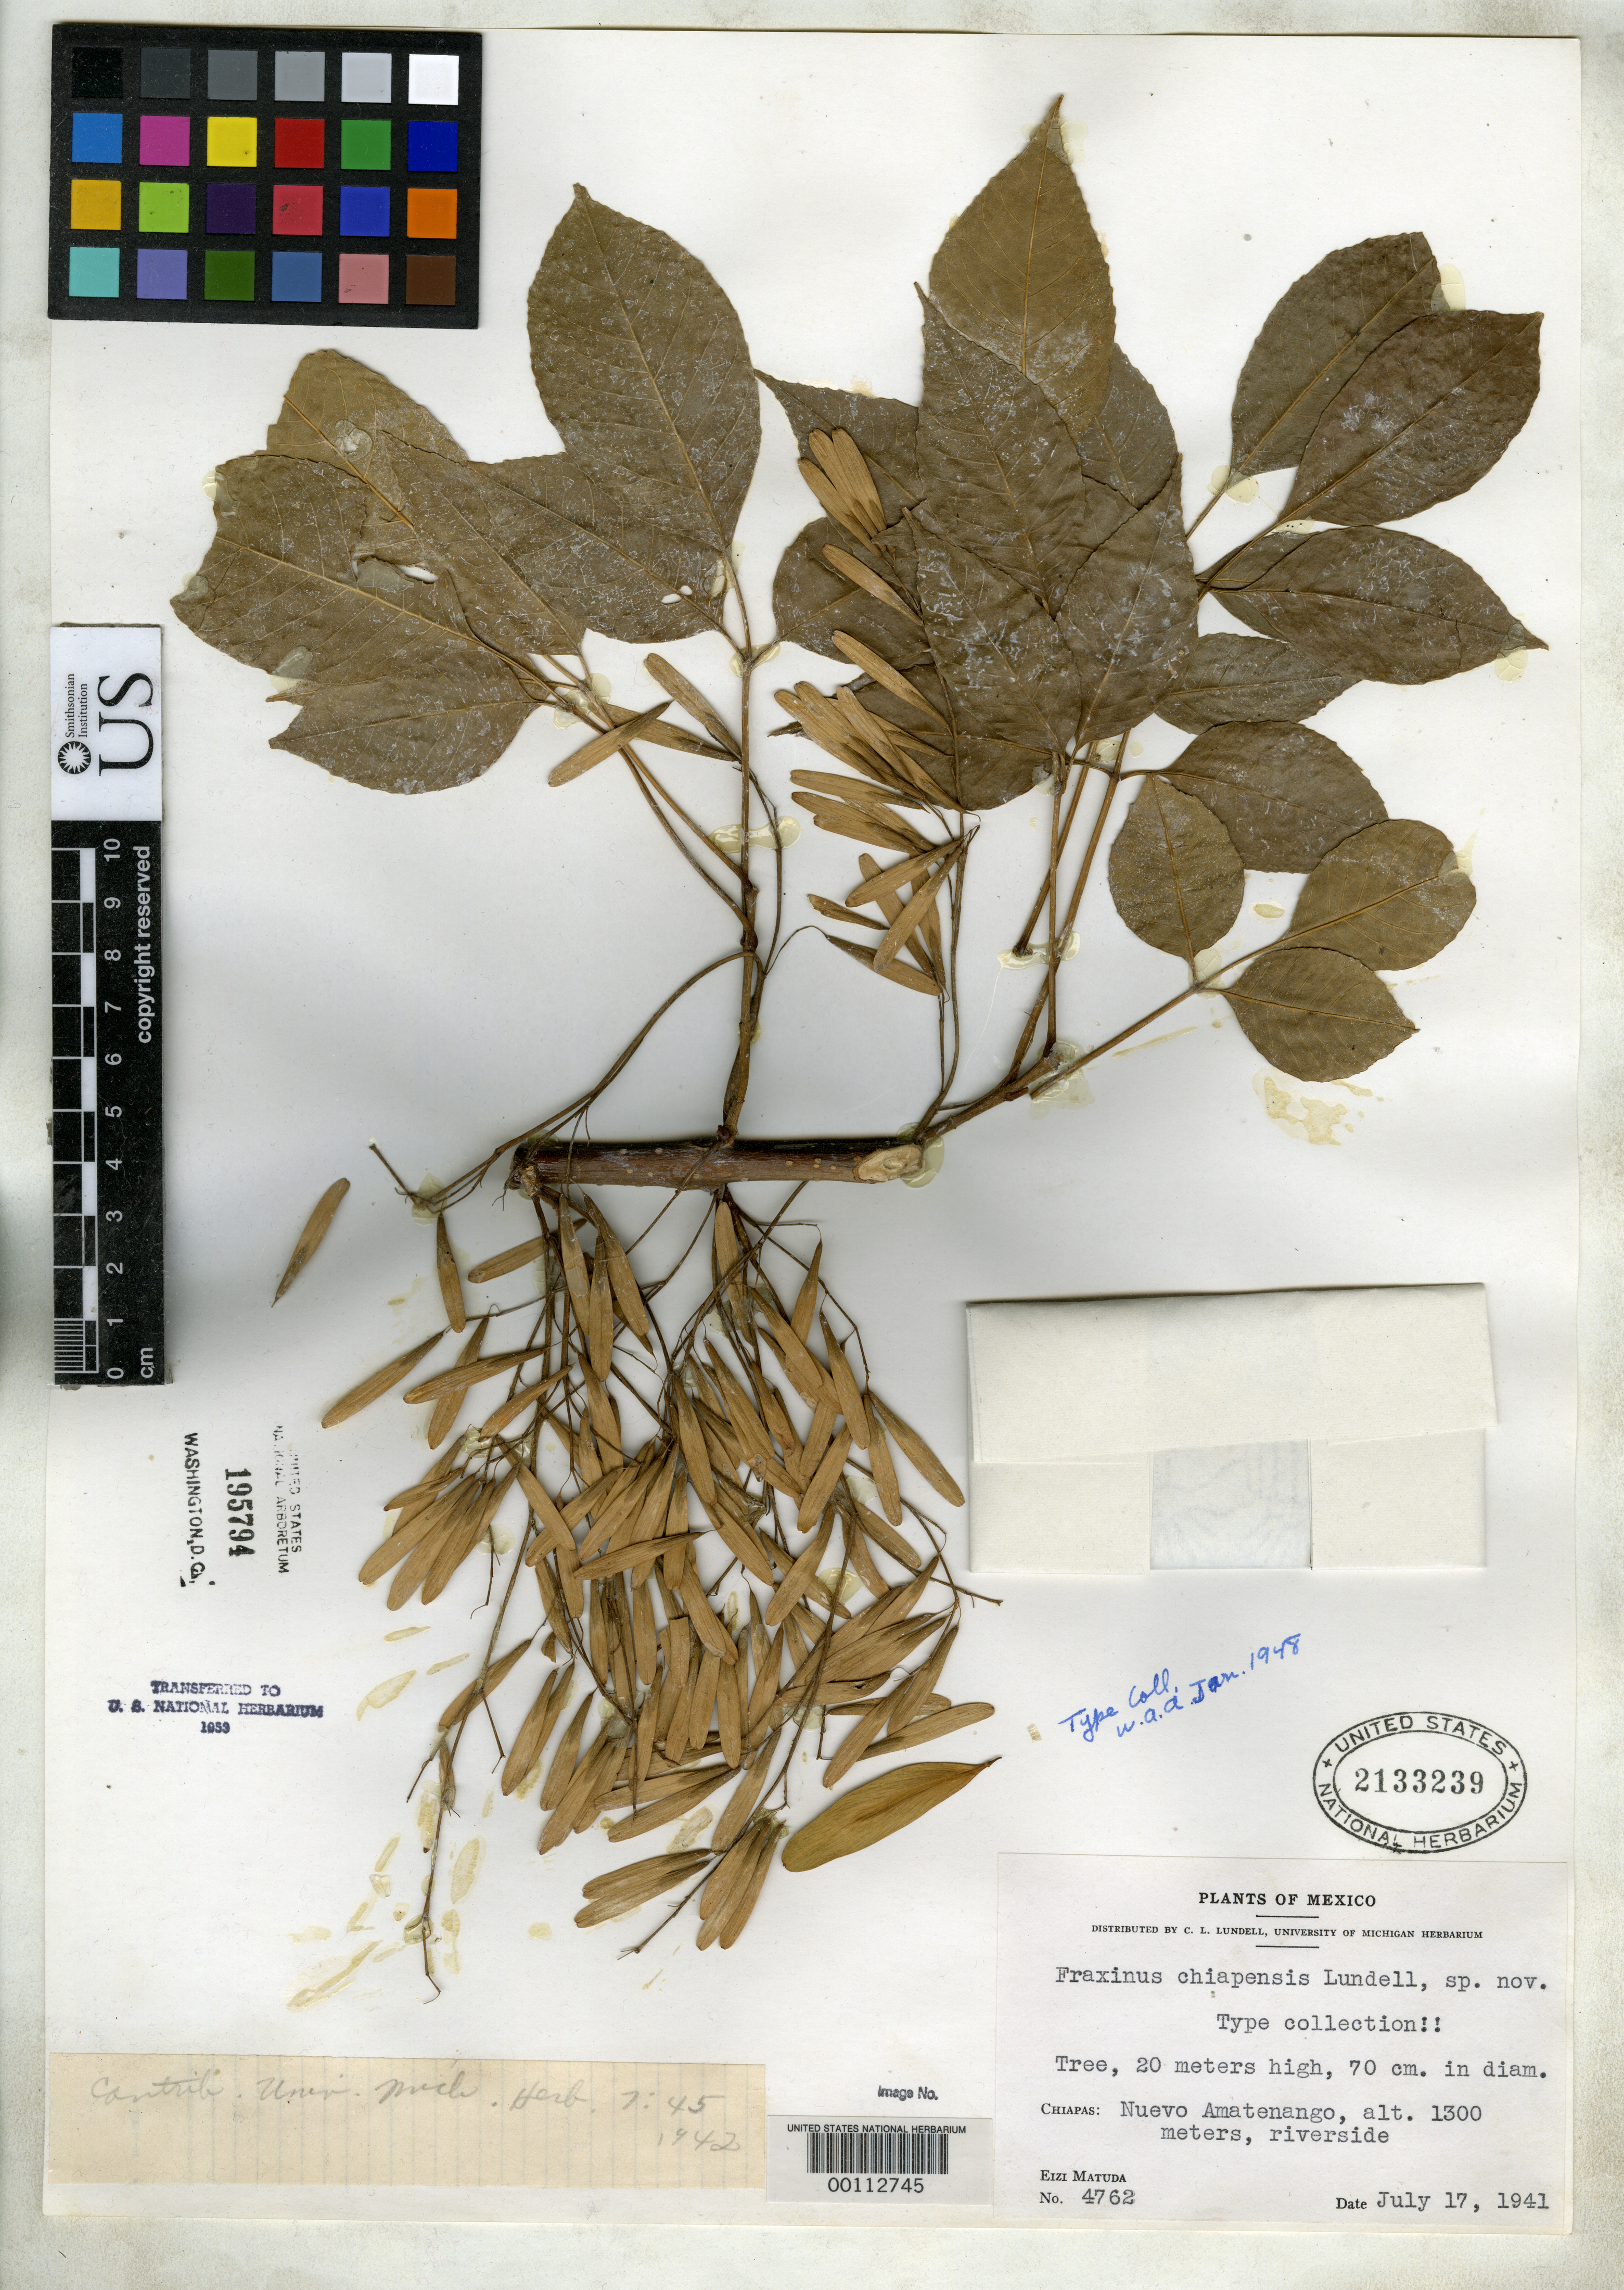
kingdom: Plantae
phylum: Tracheophyta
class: Magnoliopsida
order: Lamiales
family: Oleaceae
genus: Fraxinus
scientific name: Fraxinus chiapensis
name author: Lundell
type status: Isotype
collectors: E. Matuda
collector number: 4762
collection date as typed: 17 Jul 1941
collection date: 1941-07-17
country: Mexico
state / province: Chiapas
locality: Nuevo Amatenango.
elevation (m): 1300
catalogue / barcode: US 2133239